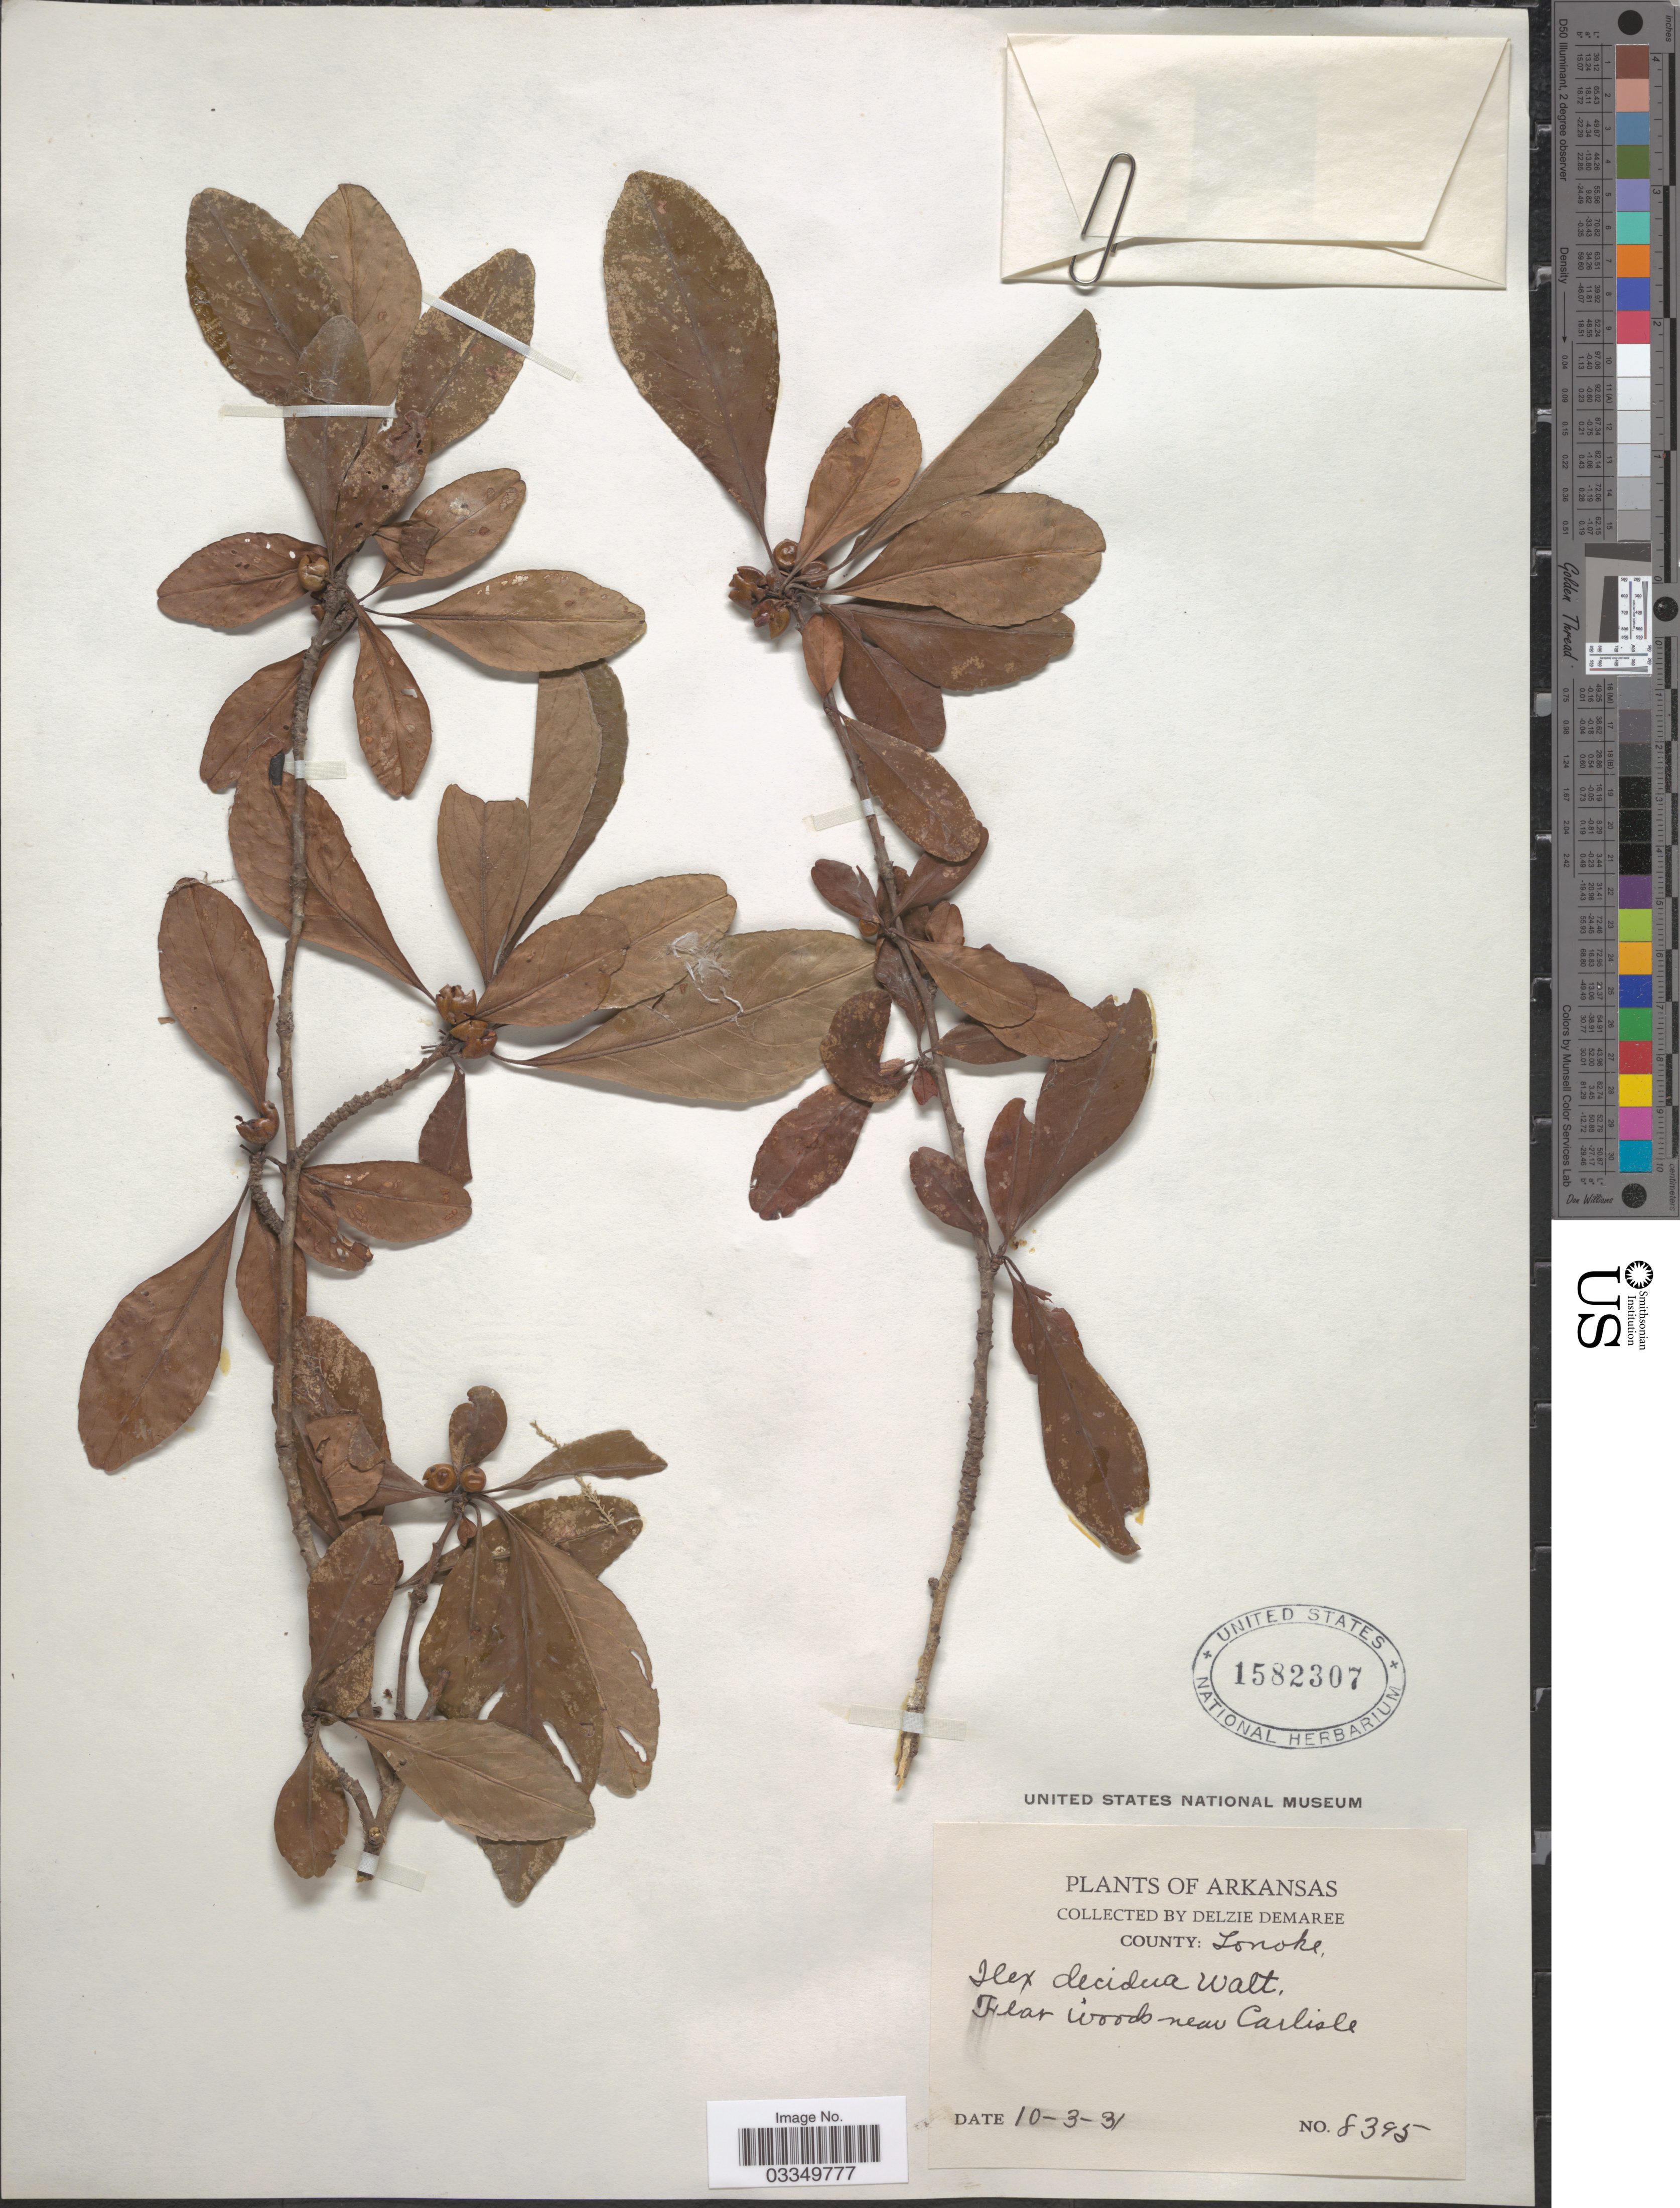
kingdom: Plantae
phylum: Tracheophyta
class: Magnoliopsida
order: Aquifoliales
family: Aquifoliaceae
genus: Ilex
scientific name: Ilex decidua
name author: Walter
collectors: D. Damaree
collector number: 8395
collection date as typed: Transcribed d/m/y: 3/10/31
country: United States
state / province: Arkansas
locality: County: Lonoke. Near Carlisle.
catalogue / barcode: US 1582307